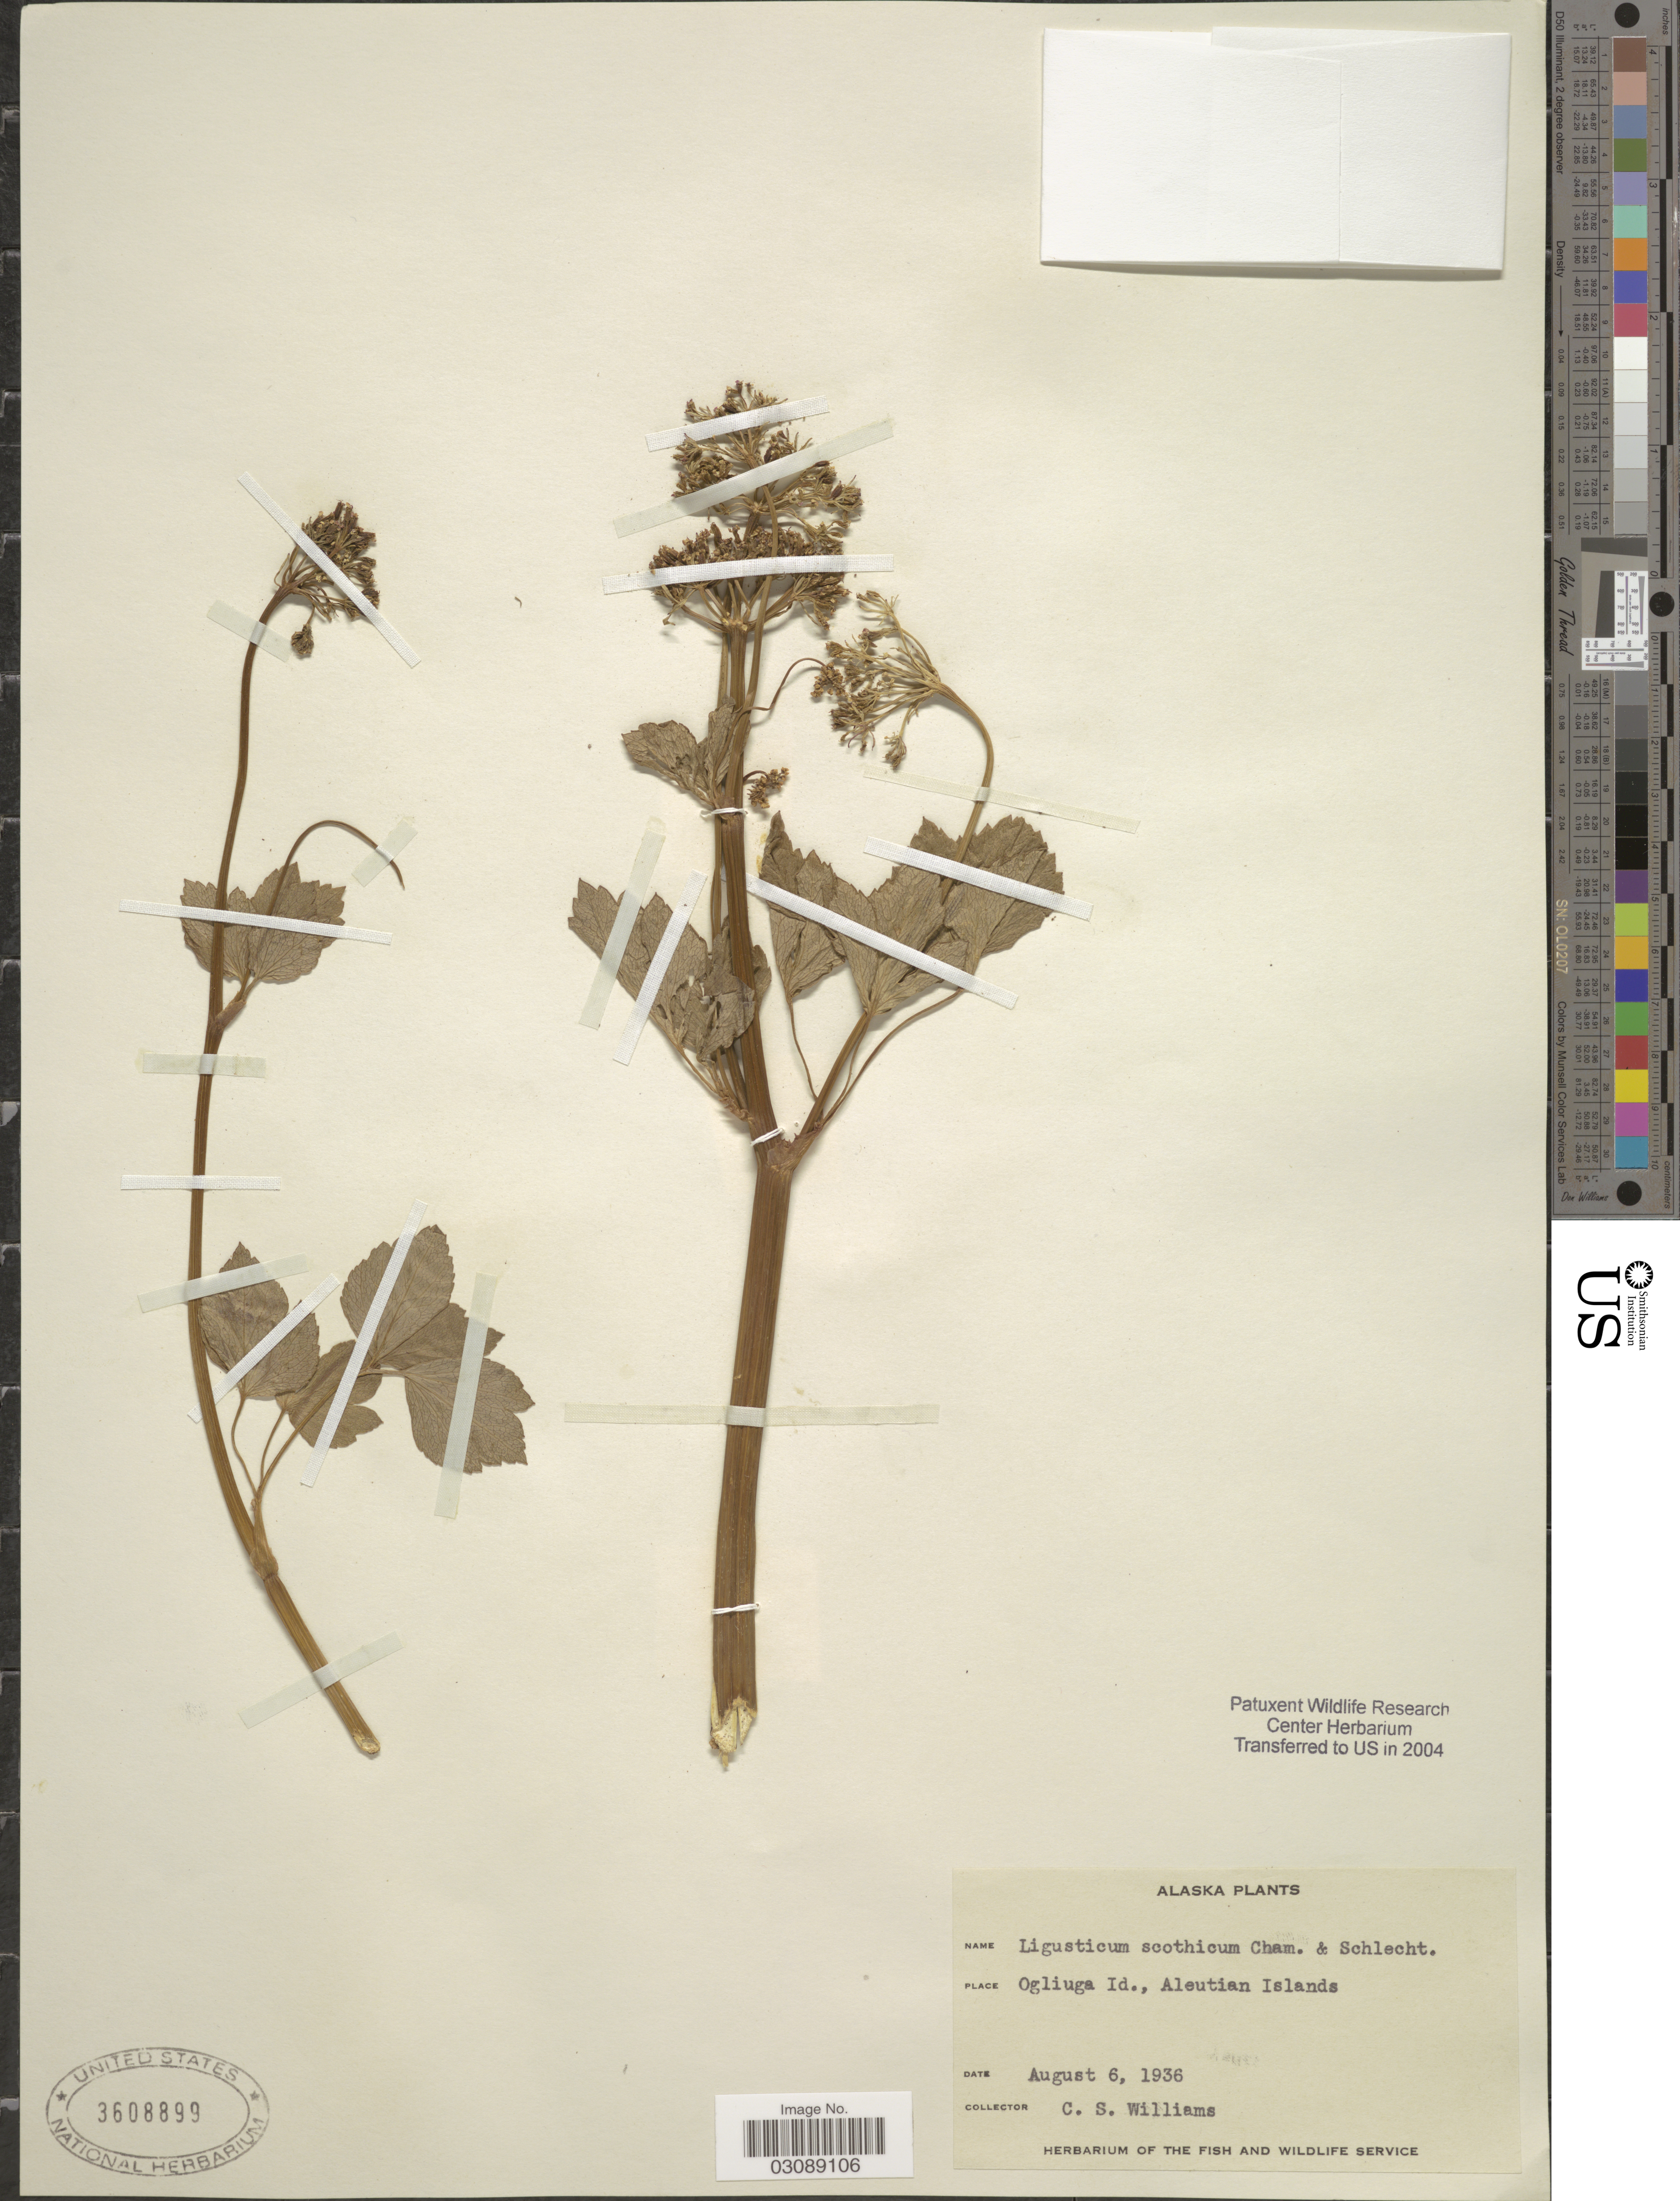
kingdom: Plantae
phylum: Tracheophyta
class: Magnoliopsida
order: Apiales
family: Apiaceae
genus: Ligusticum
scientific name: Ligusticum scoticum subsp. hultenii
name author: (Fernald) Calder & Roy L. Taylor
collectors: C. Williams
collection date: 1936-08-06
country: United States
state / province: Alaska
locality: Ogliuga Id., Aleutian Islands.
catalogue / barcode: US 3608899